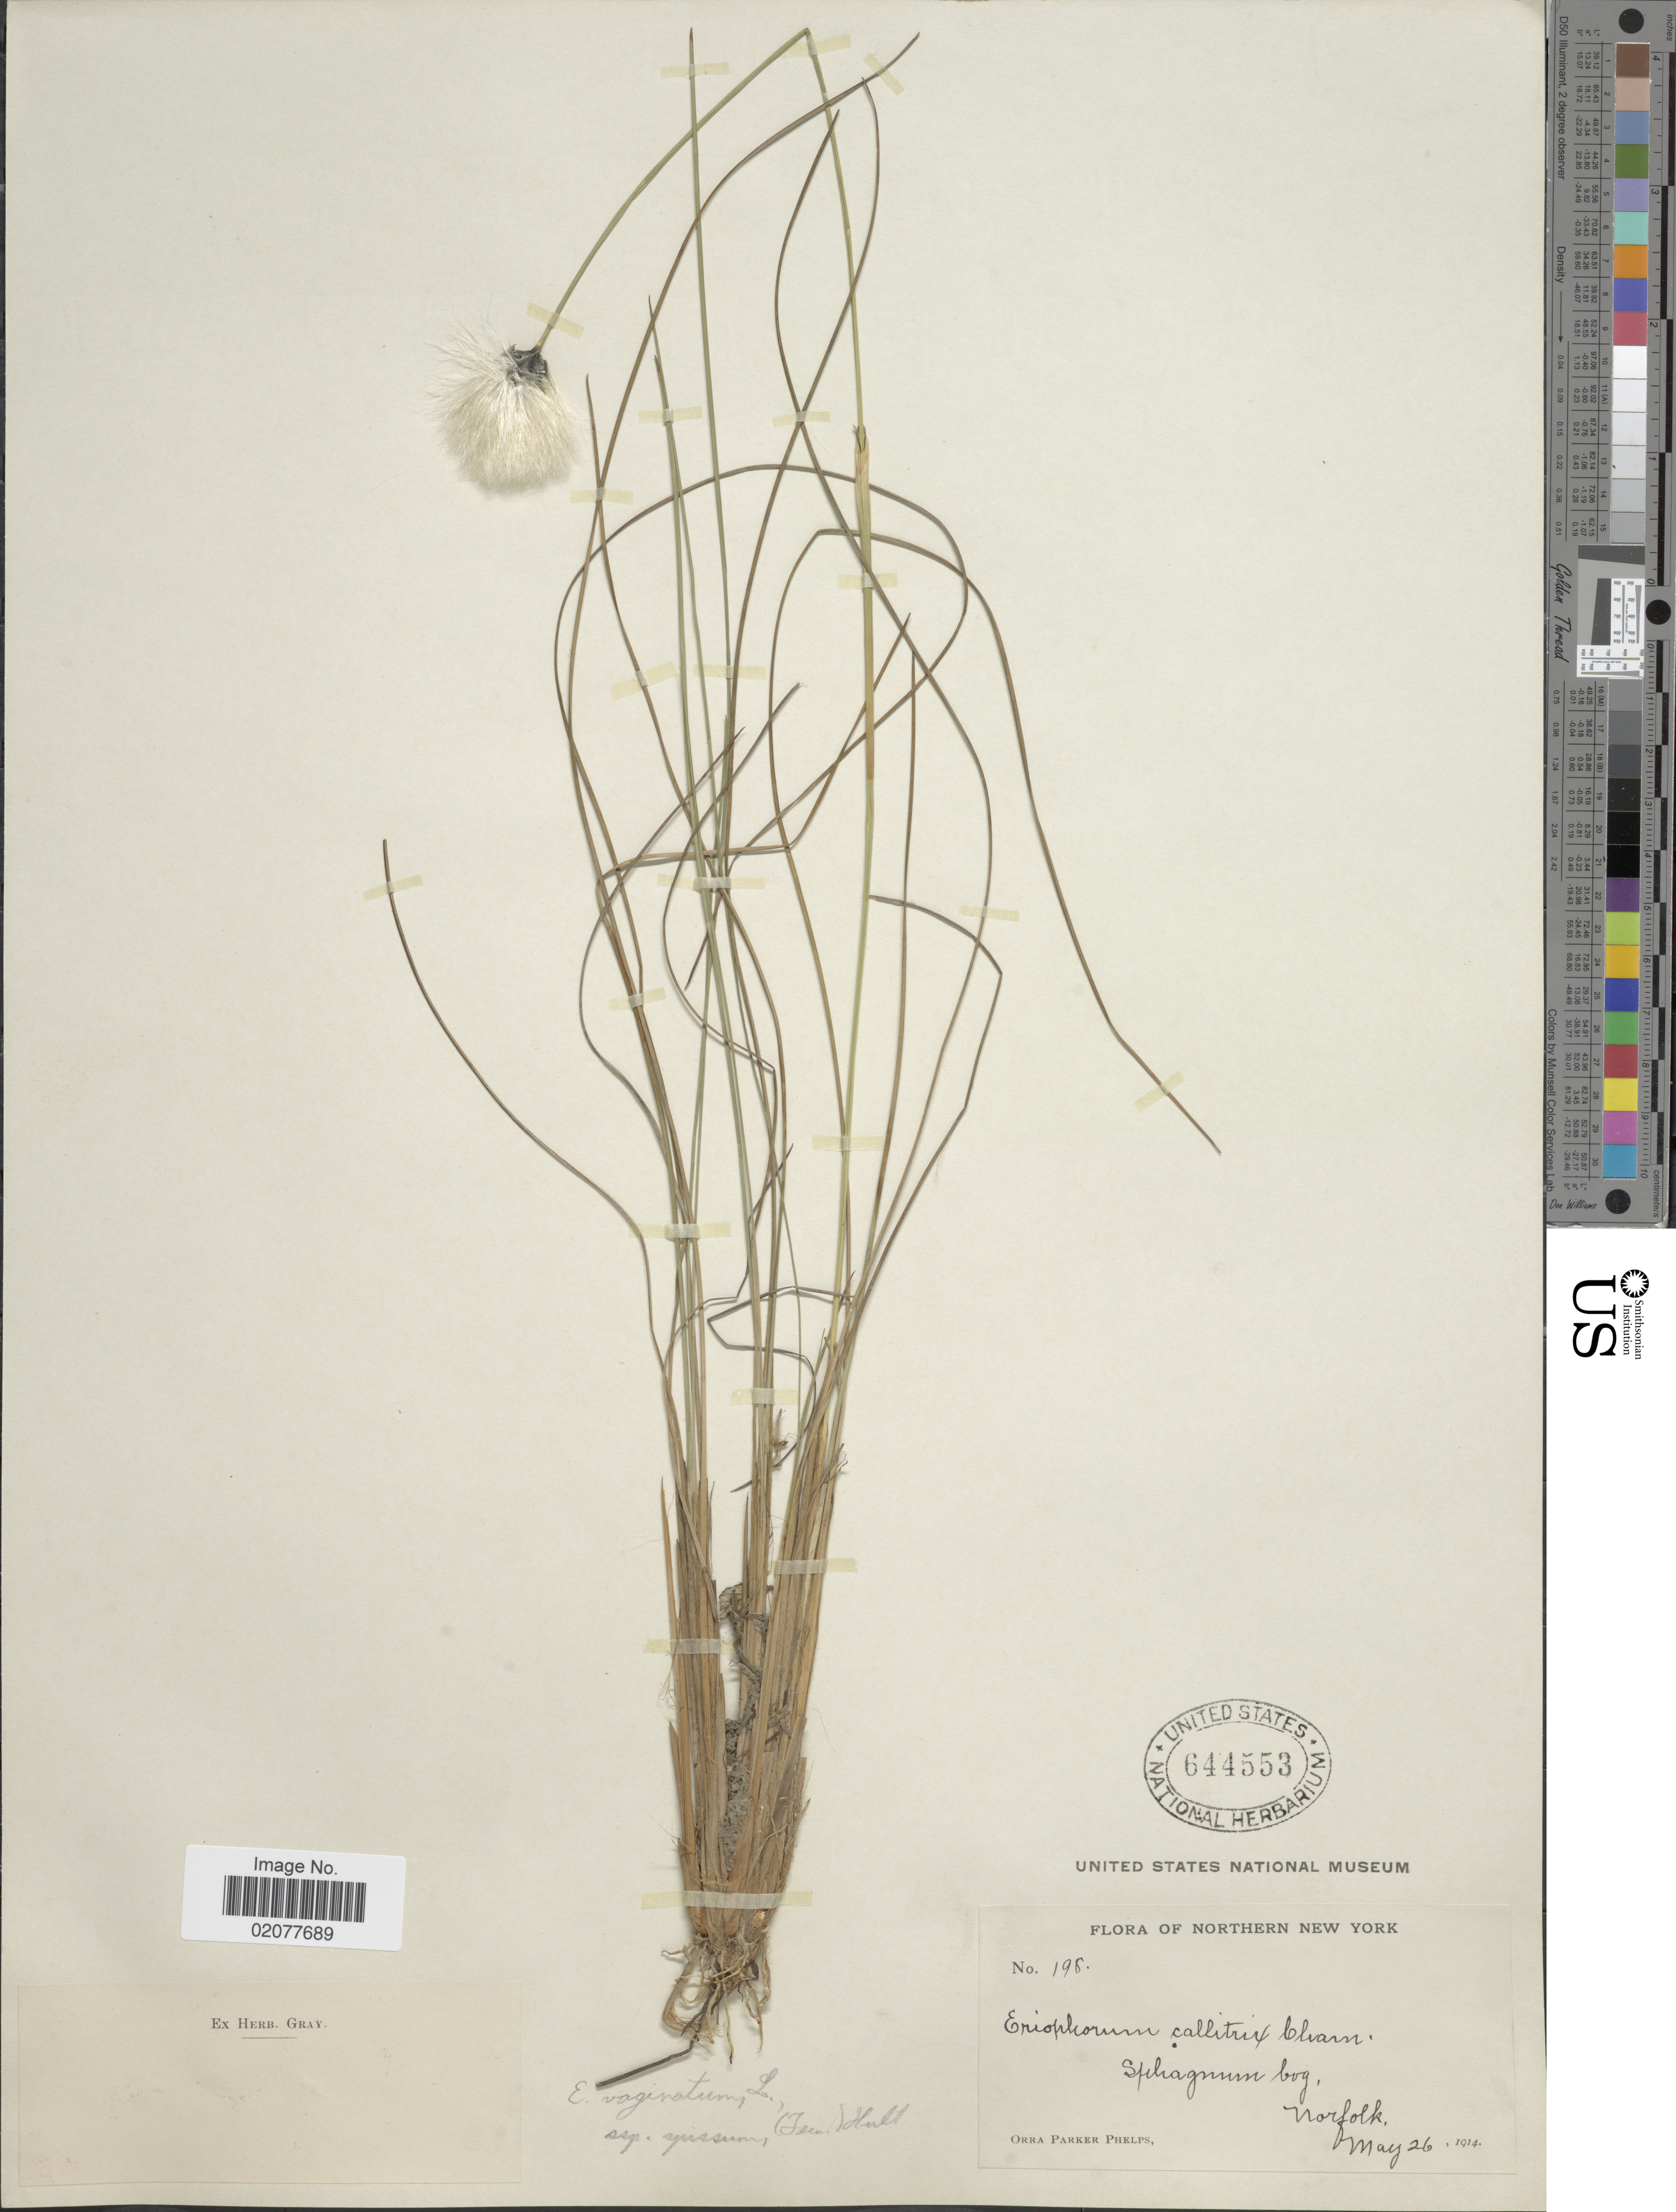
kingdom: Plantae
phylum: Tracheophyta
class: Liliopsida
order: Poales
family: Cyperaceae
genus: Eriophorum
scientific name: Eriophorum spissum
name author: Fernald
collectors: O. P. Phelps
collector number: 198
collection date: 1914-05-26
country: United States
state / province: New York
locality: Northern New York. Norfolk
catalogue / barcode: US 644553